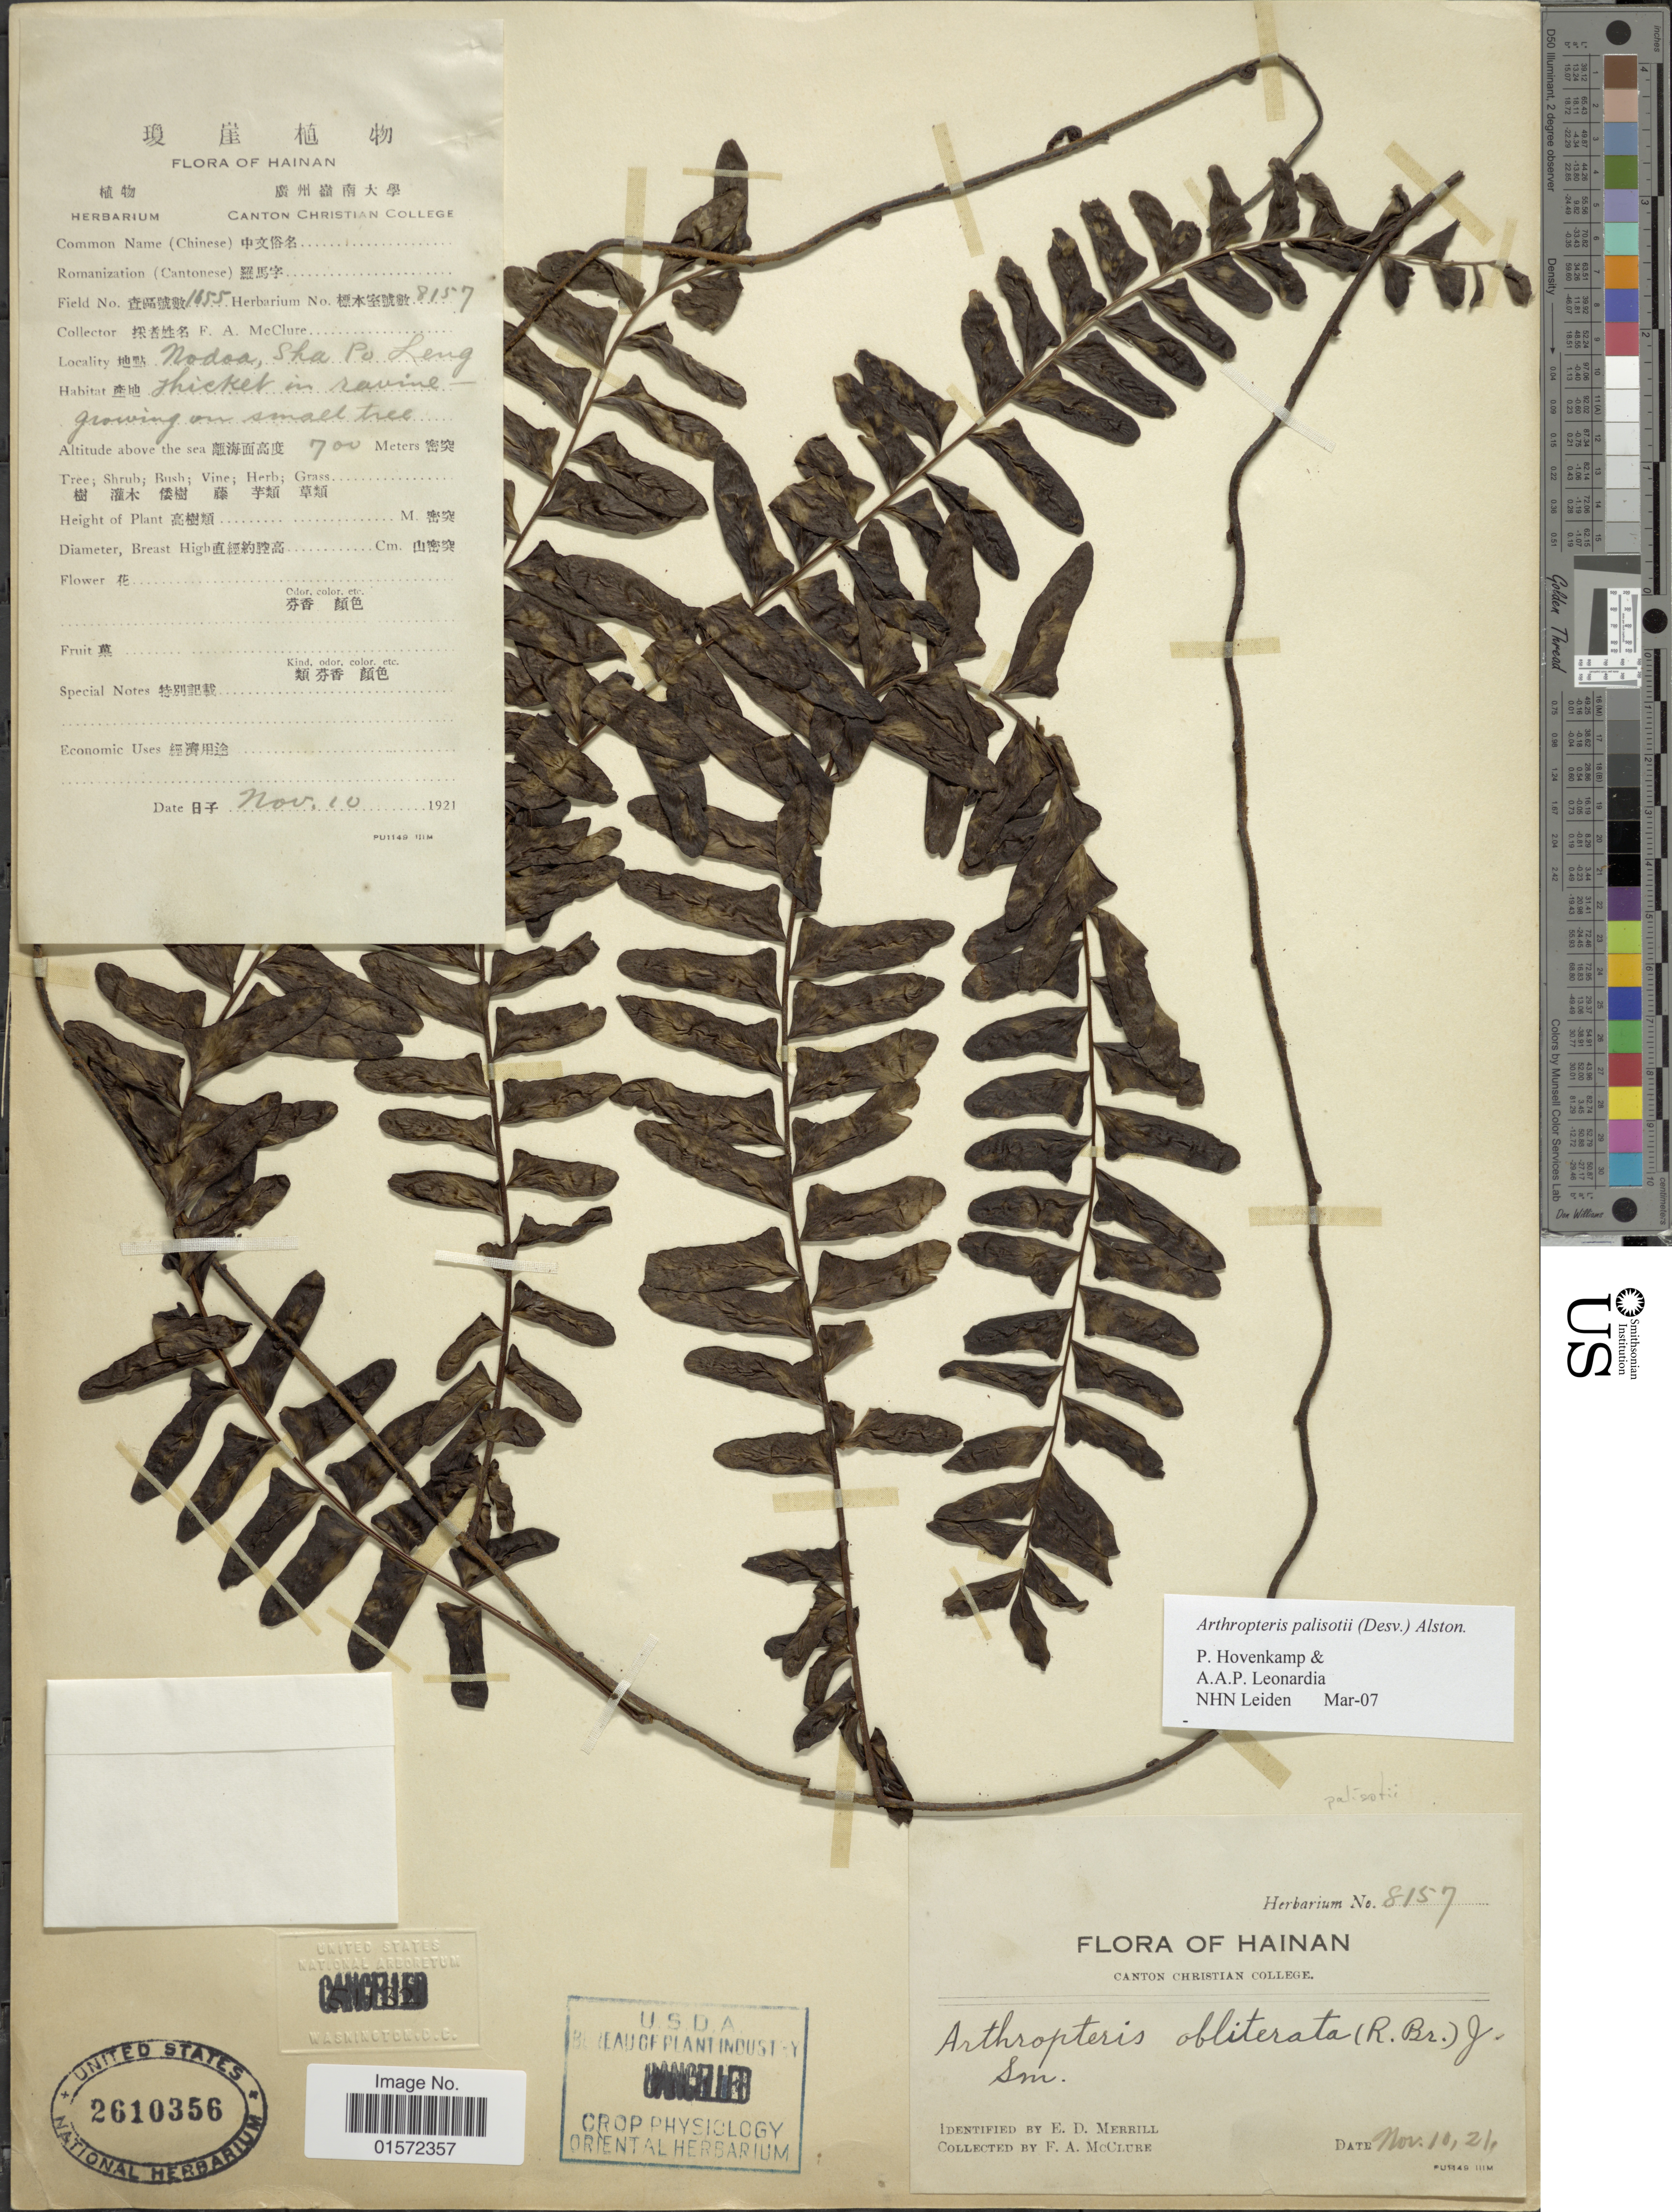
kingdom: Plantae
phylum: Tracheophyta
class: Polypodiopsida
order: Polypodiales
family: Tectariaceae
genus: Arthropteris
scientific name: Arthropteris palisotii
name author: (Desv.) Alston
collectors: F. A. McClure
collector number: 1655/8157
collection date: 1921-11-10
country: China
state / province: Hainan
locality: Nodoa, Sha po Leng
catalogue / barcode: US 2610356